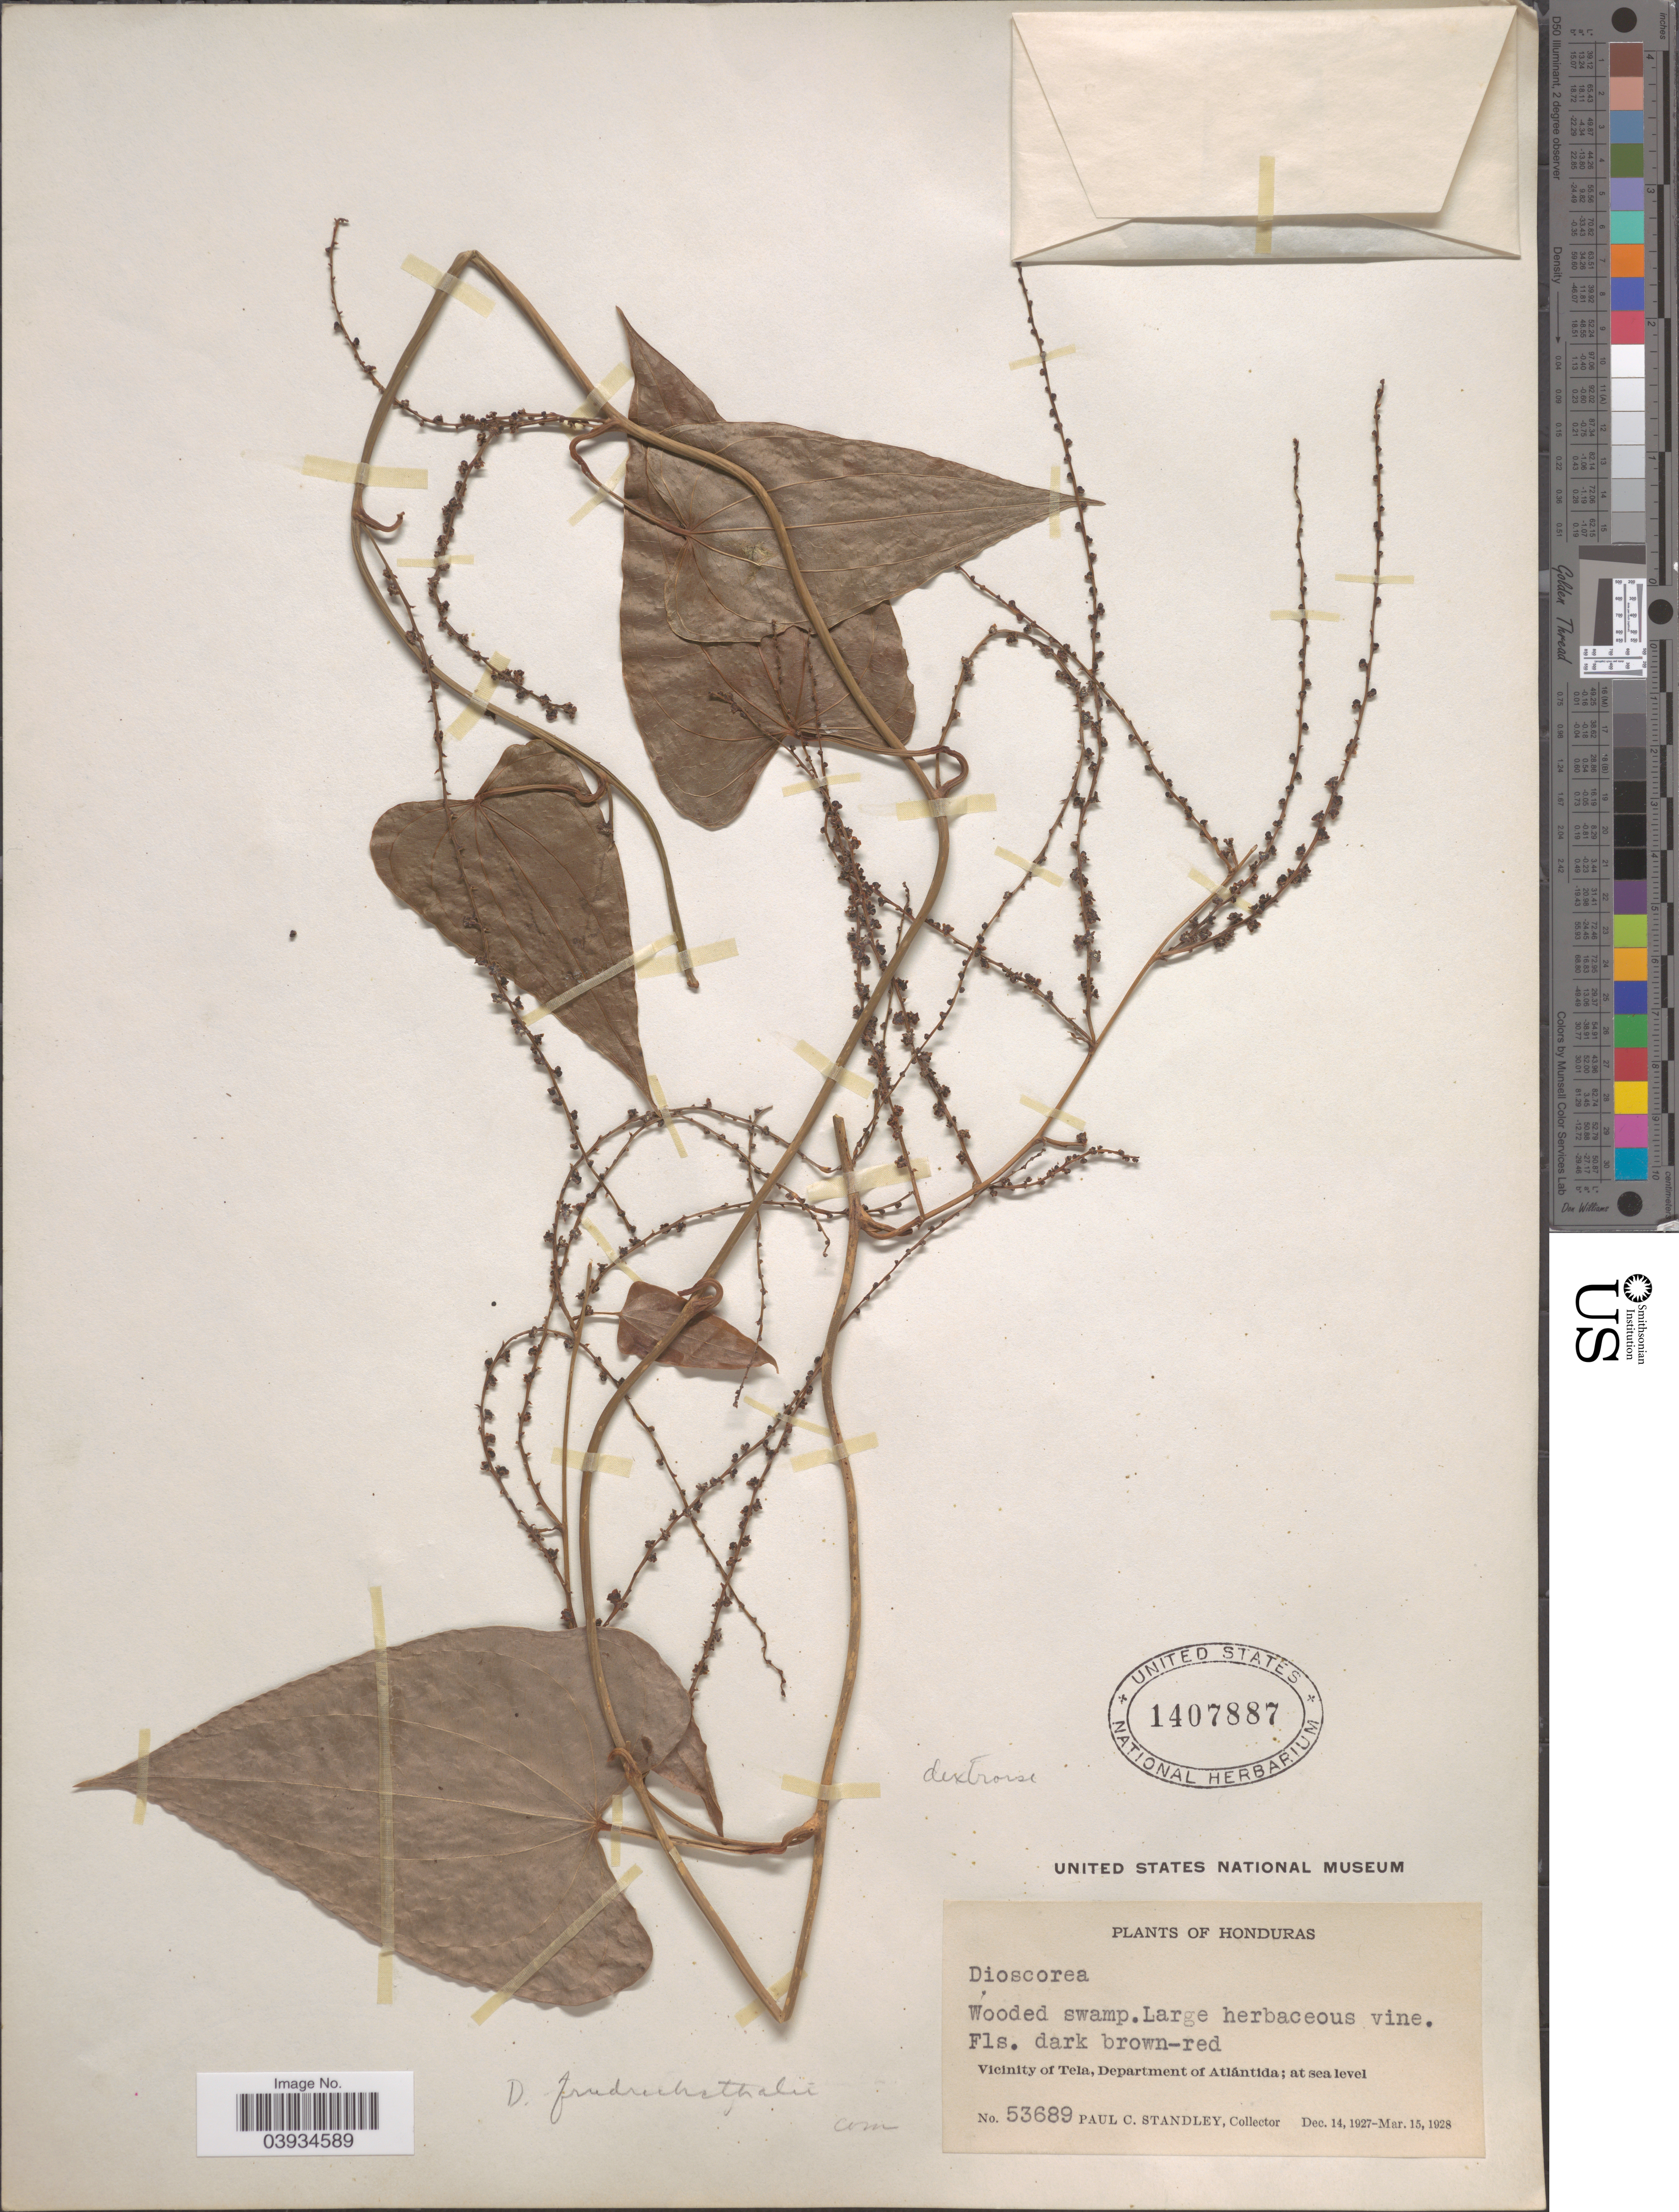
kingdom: Plantae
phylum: Tracheophyta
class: Liliopsida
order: Dioscoreales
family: Dioscoreaceae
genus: Dioscorea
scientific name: Dioscorea friedrichsthalii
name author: R. Knuth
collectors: P. C. Standley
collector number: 53689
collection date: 1927-12-14/1928-03-15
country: Honduras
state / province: Atlantida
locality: Vicinity of Tela, Department of Atlántida.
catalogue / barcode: US 1407887